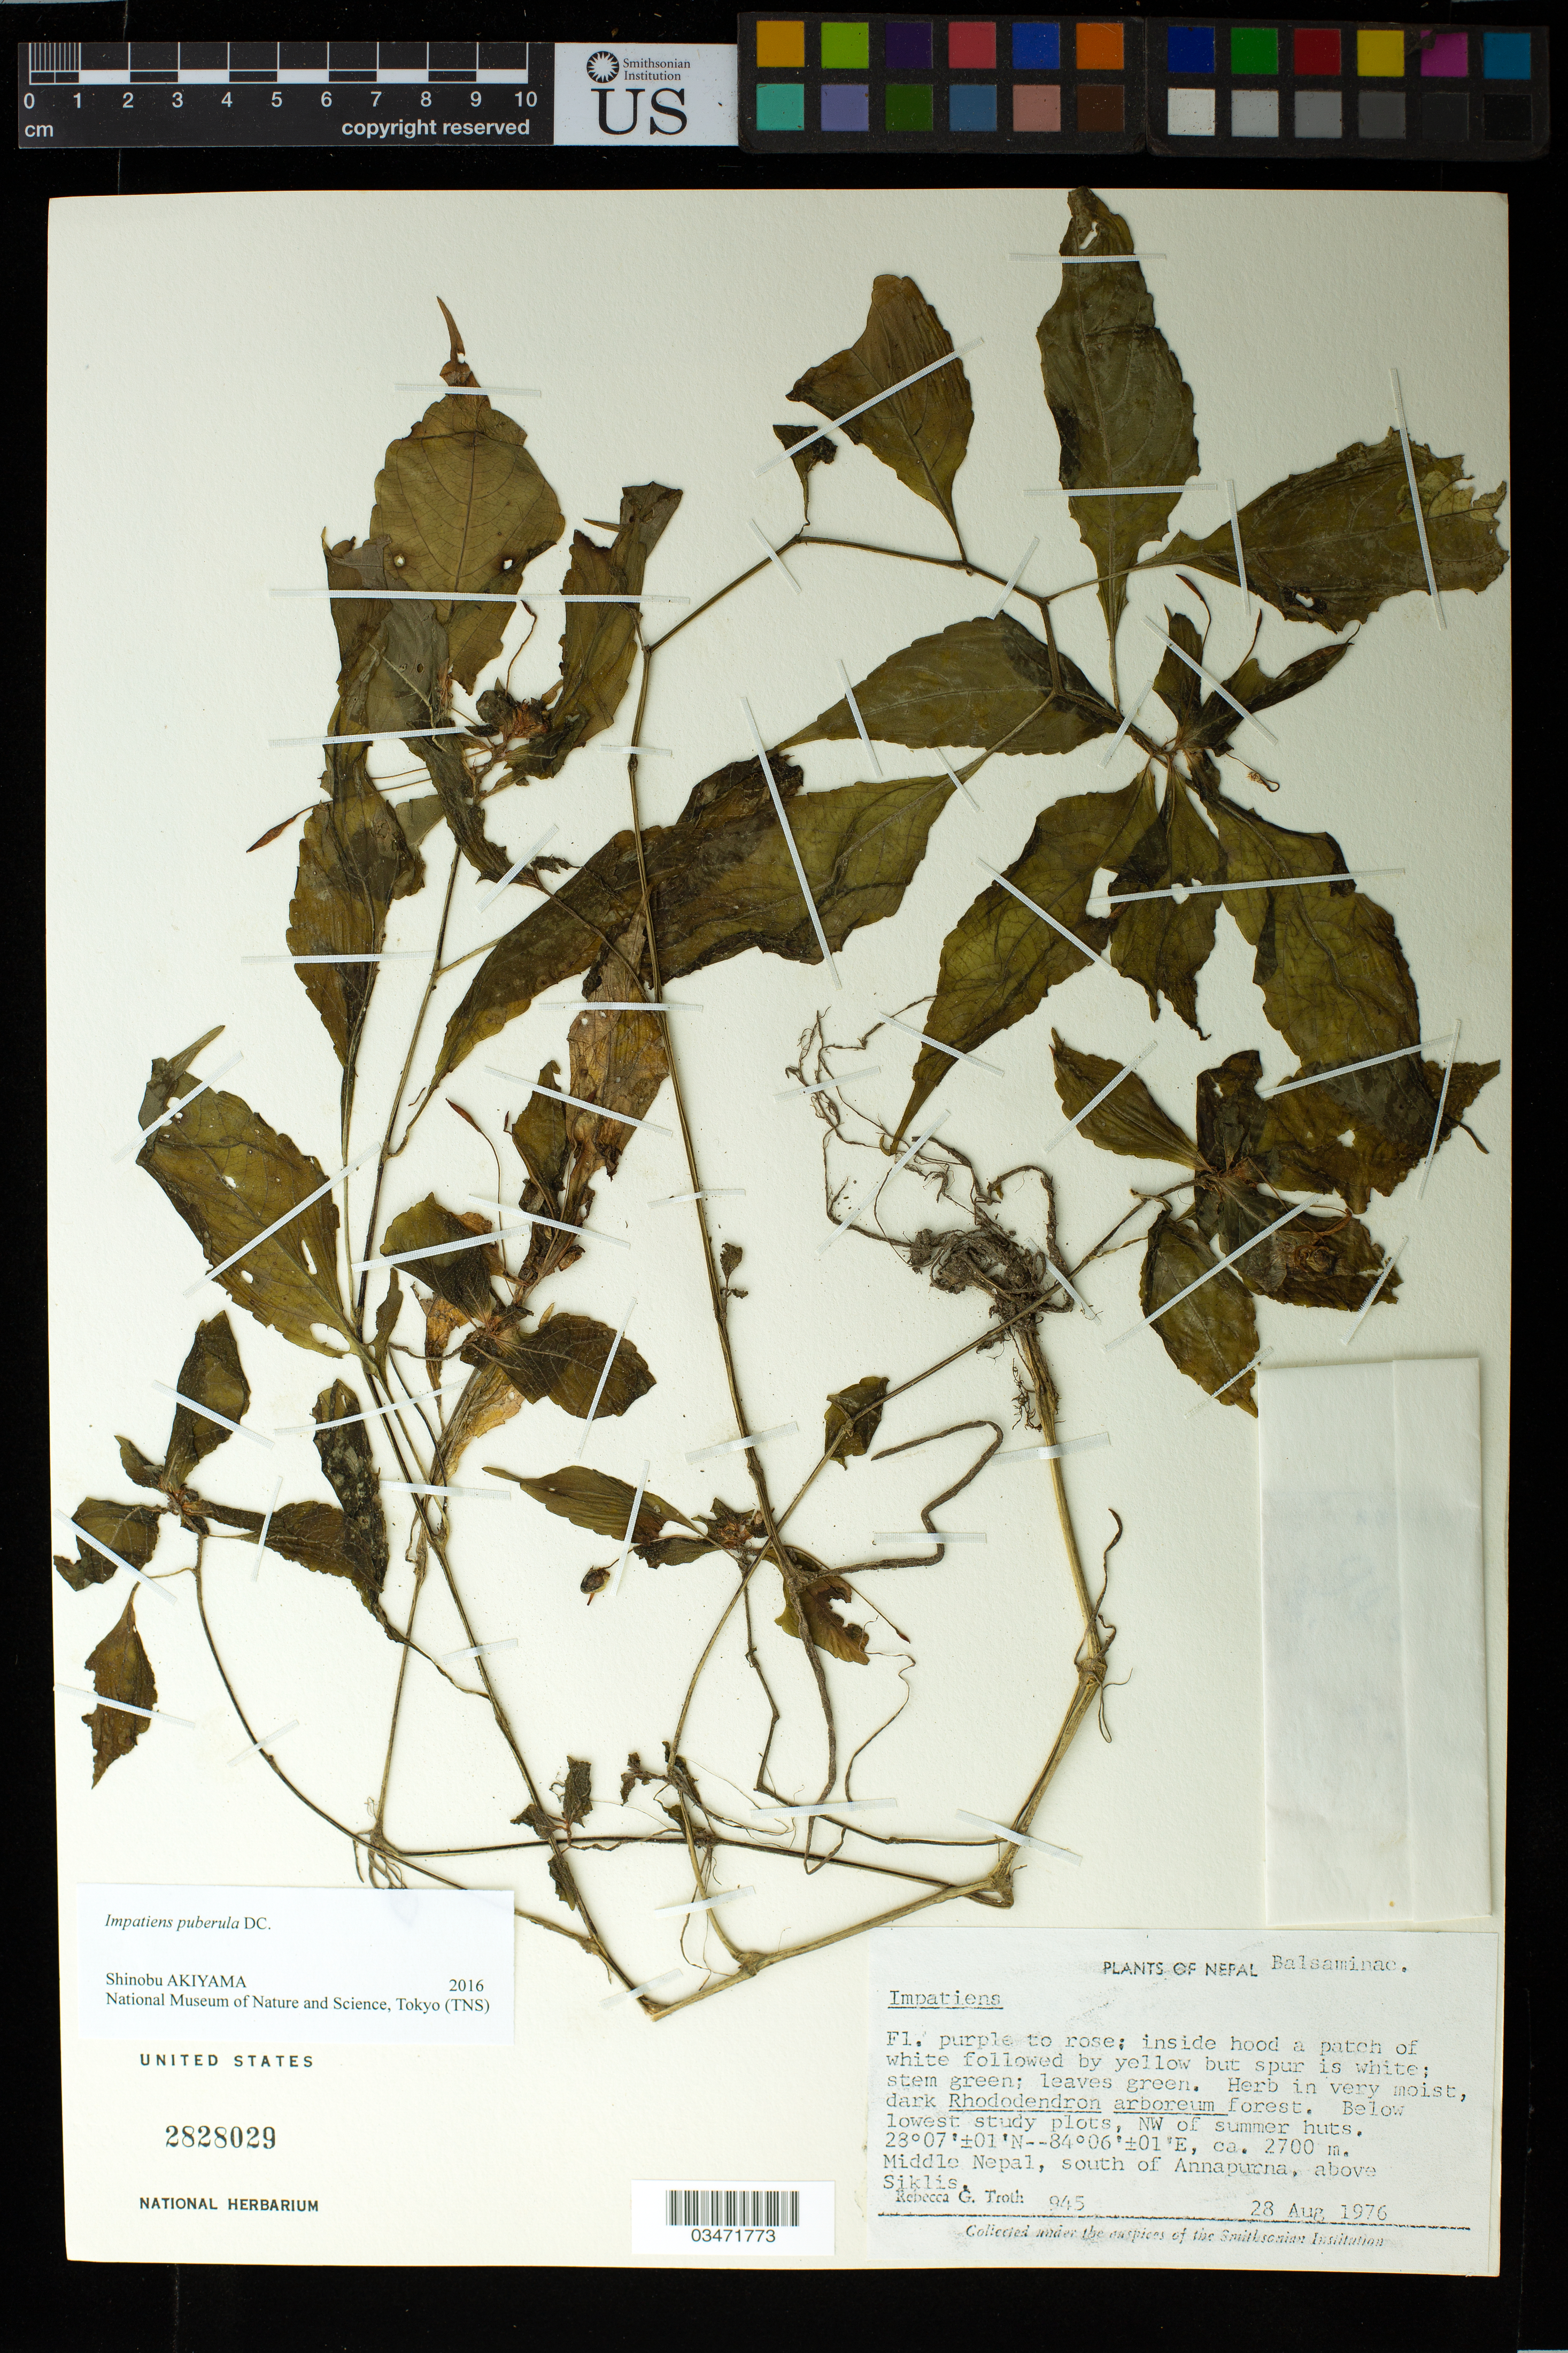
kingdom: Plantae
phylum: Tracheophyta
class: Magnoliopsida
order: Ericales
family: Balsaminaceae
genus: Impatiens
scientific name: Impatiens puberula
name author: DC.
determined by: Akiyama, Shinobu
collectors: R. Troth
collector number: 945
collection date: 1976-08-28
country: Nepal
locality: Middle Nepal, S of Annapurna, above Siklis. Below lowest study plots, NW of summer huts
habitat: In very moist, dark Rhododendron arboreum woods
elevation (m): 2700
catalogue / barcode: US 2828029